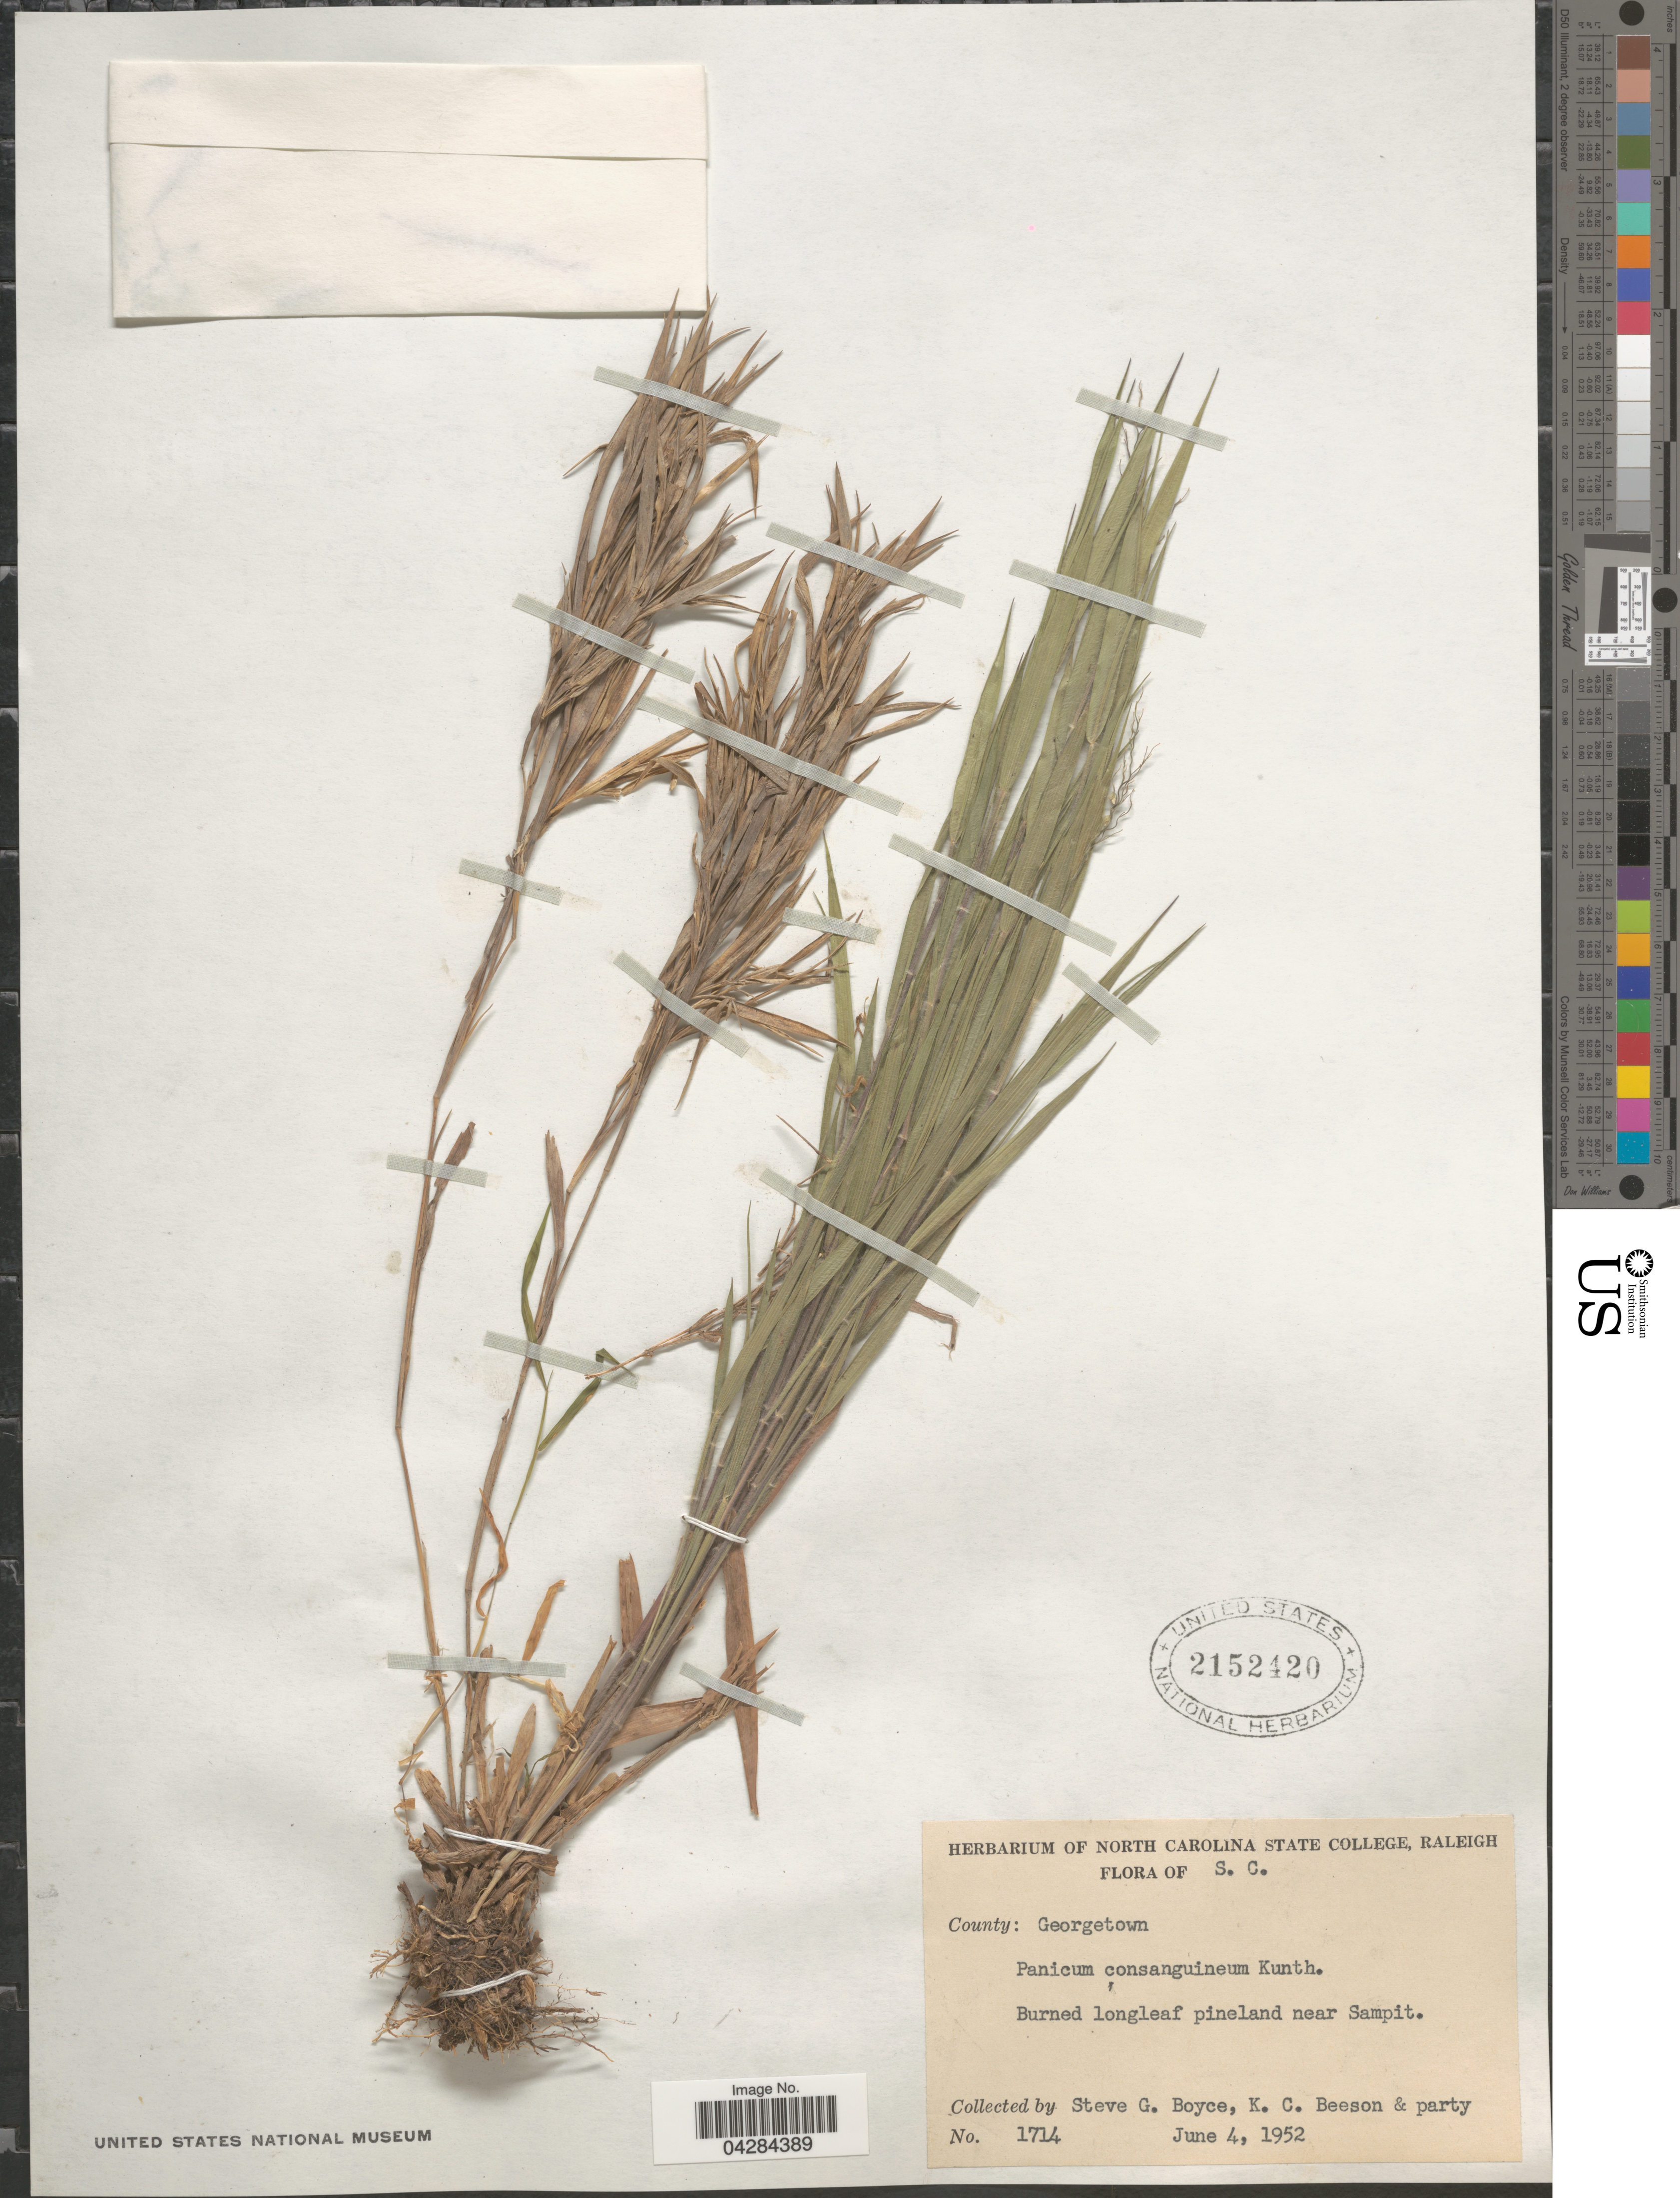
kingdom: Plantae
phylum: Tracheophyta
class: Liliopsida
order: Poales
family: Poaceae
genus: Dichanthelium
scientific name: Dichanthelium ovale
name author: (Elliott) Gould & C.A. Clark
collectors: S. Boyce, K. Beeson & Party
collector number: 1714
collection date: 1952-06-04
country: United States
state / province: South Carolina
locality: County: Georgetown. Burned longleaf pineland near Sampit.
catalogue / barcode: US 2152420